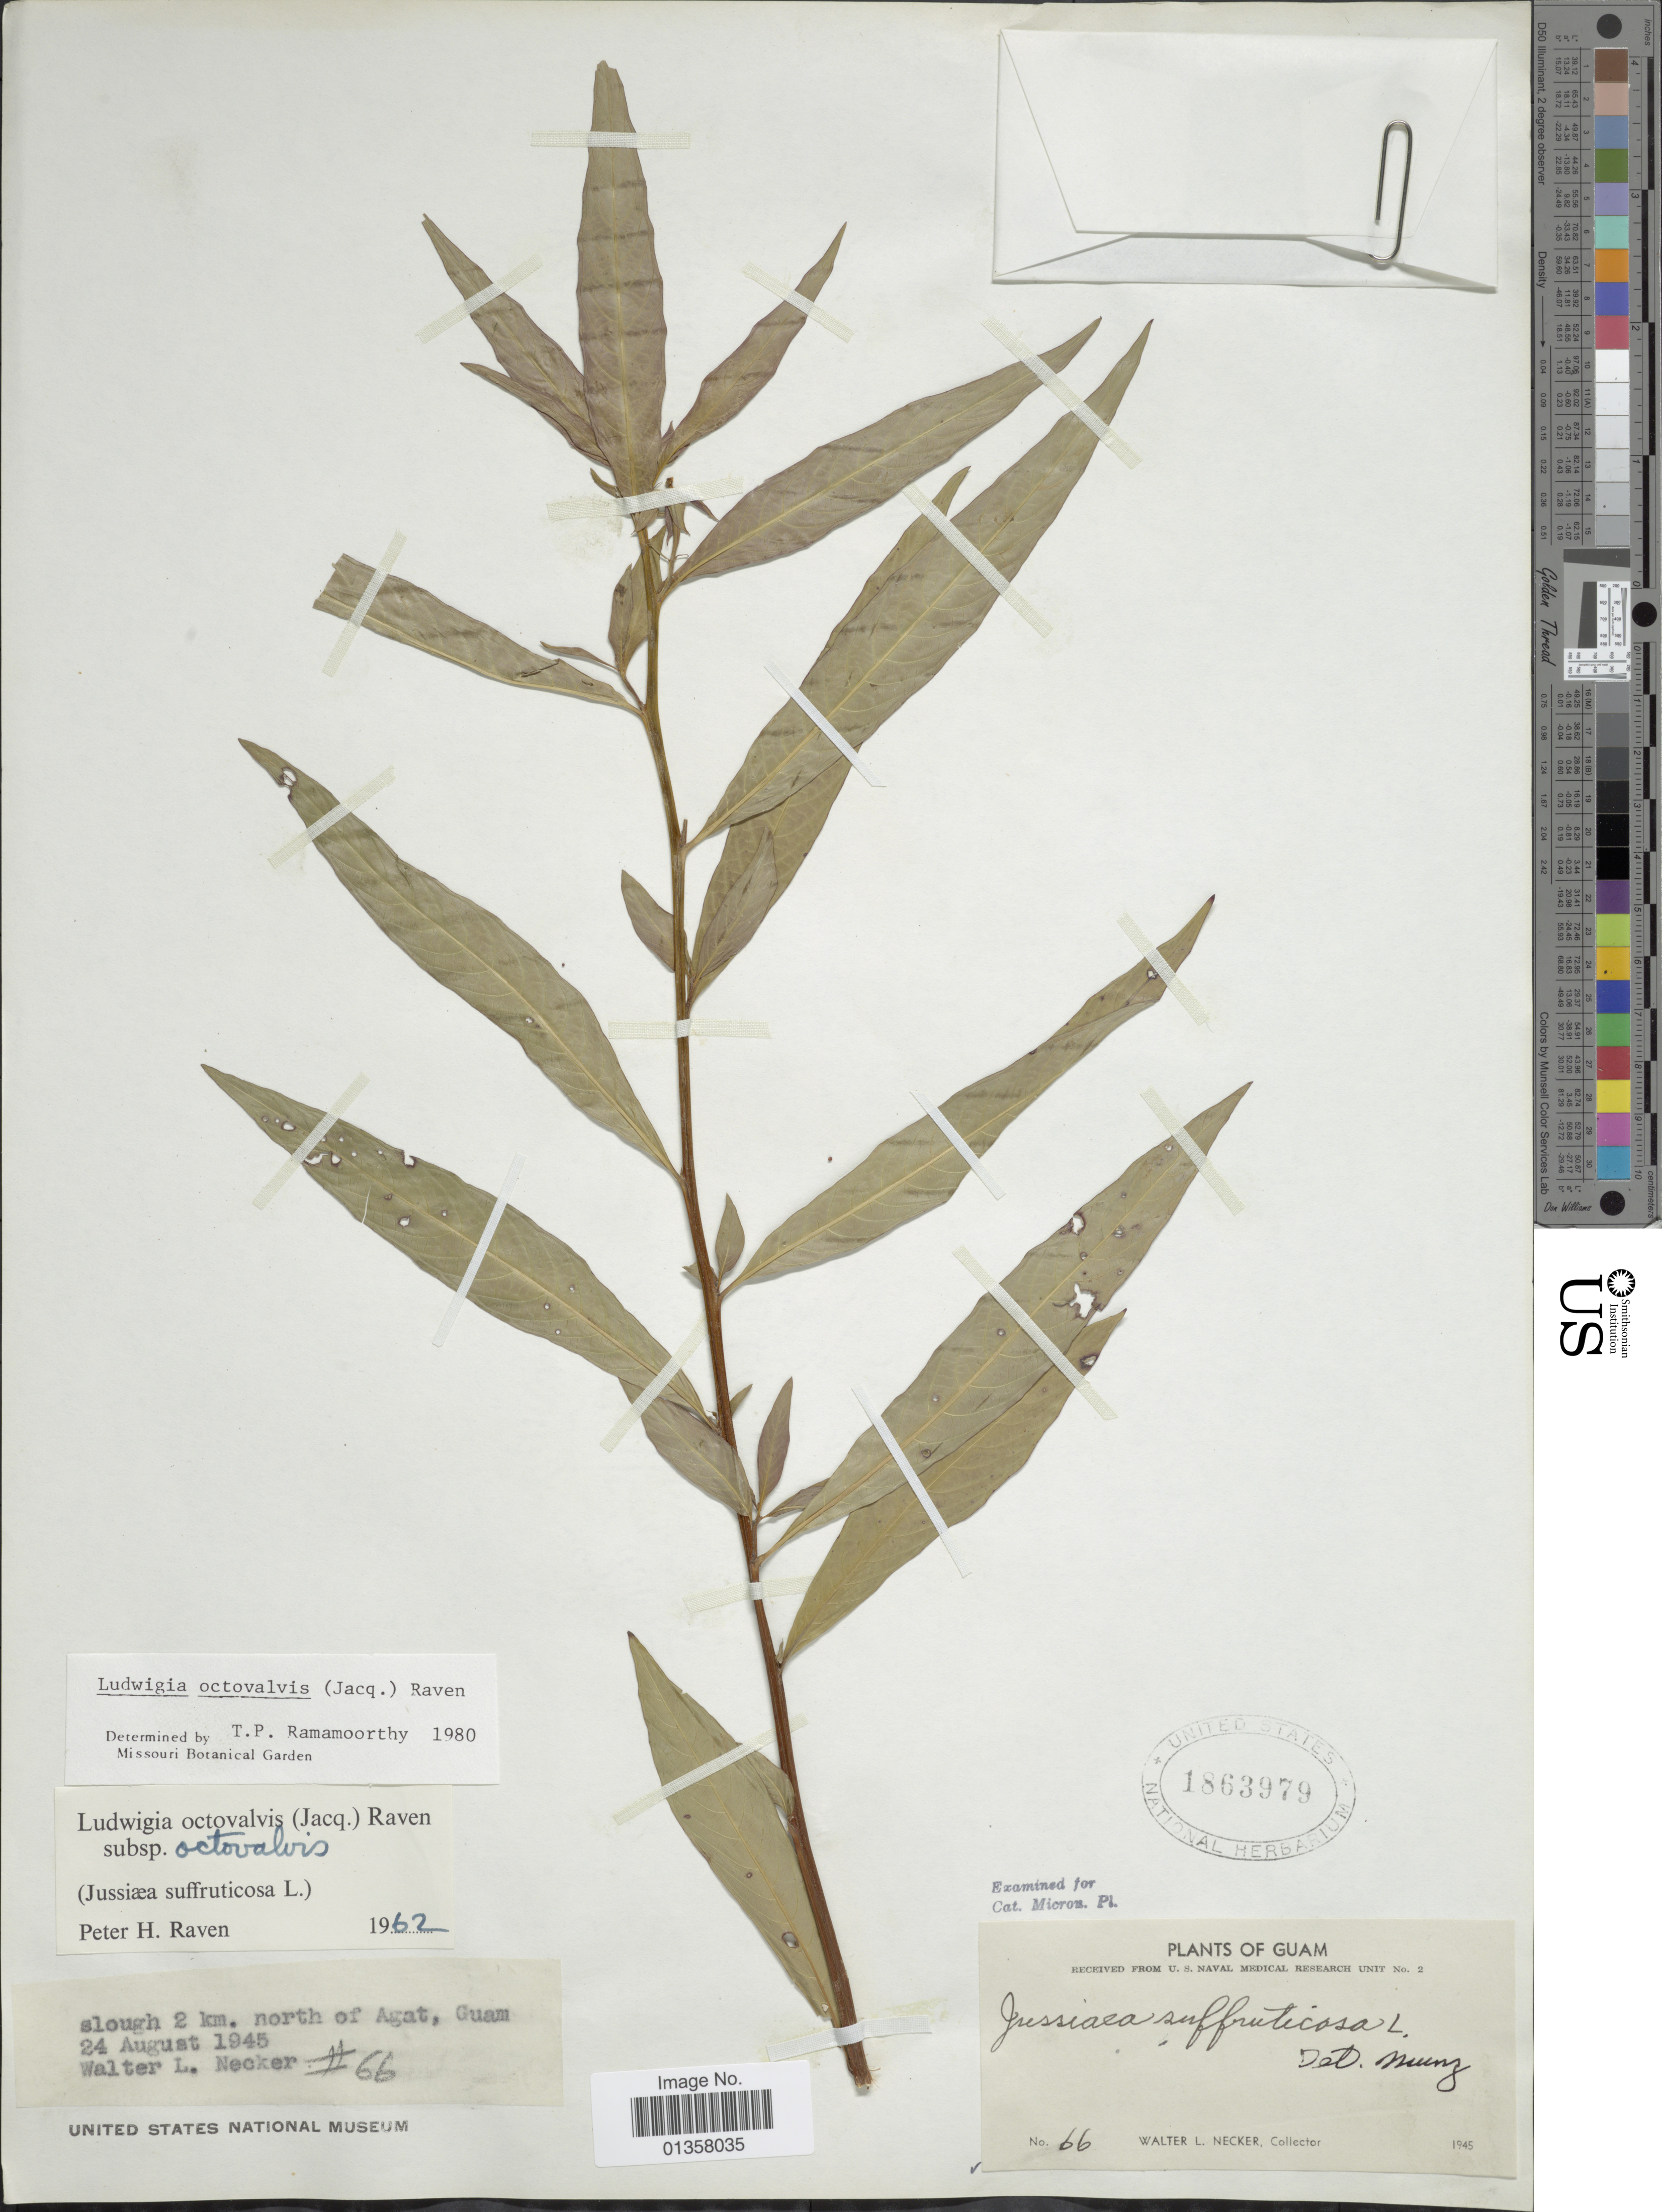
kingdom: Plantae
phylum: Tracheophyta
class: Magnoliopsida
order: Myrtales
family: Onagraceae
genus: Ludwigia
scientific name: Ludwigia octovalvis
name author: (Jacq.) P.H. Raven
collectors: W. L. Necker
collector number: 66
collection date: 1945-08-24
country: Guam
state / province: Agat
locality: Slough 2 km. north of Agat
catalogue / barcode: US 1863979